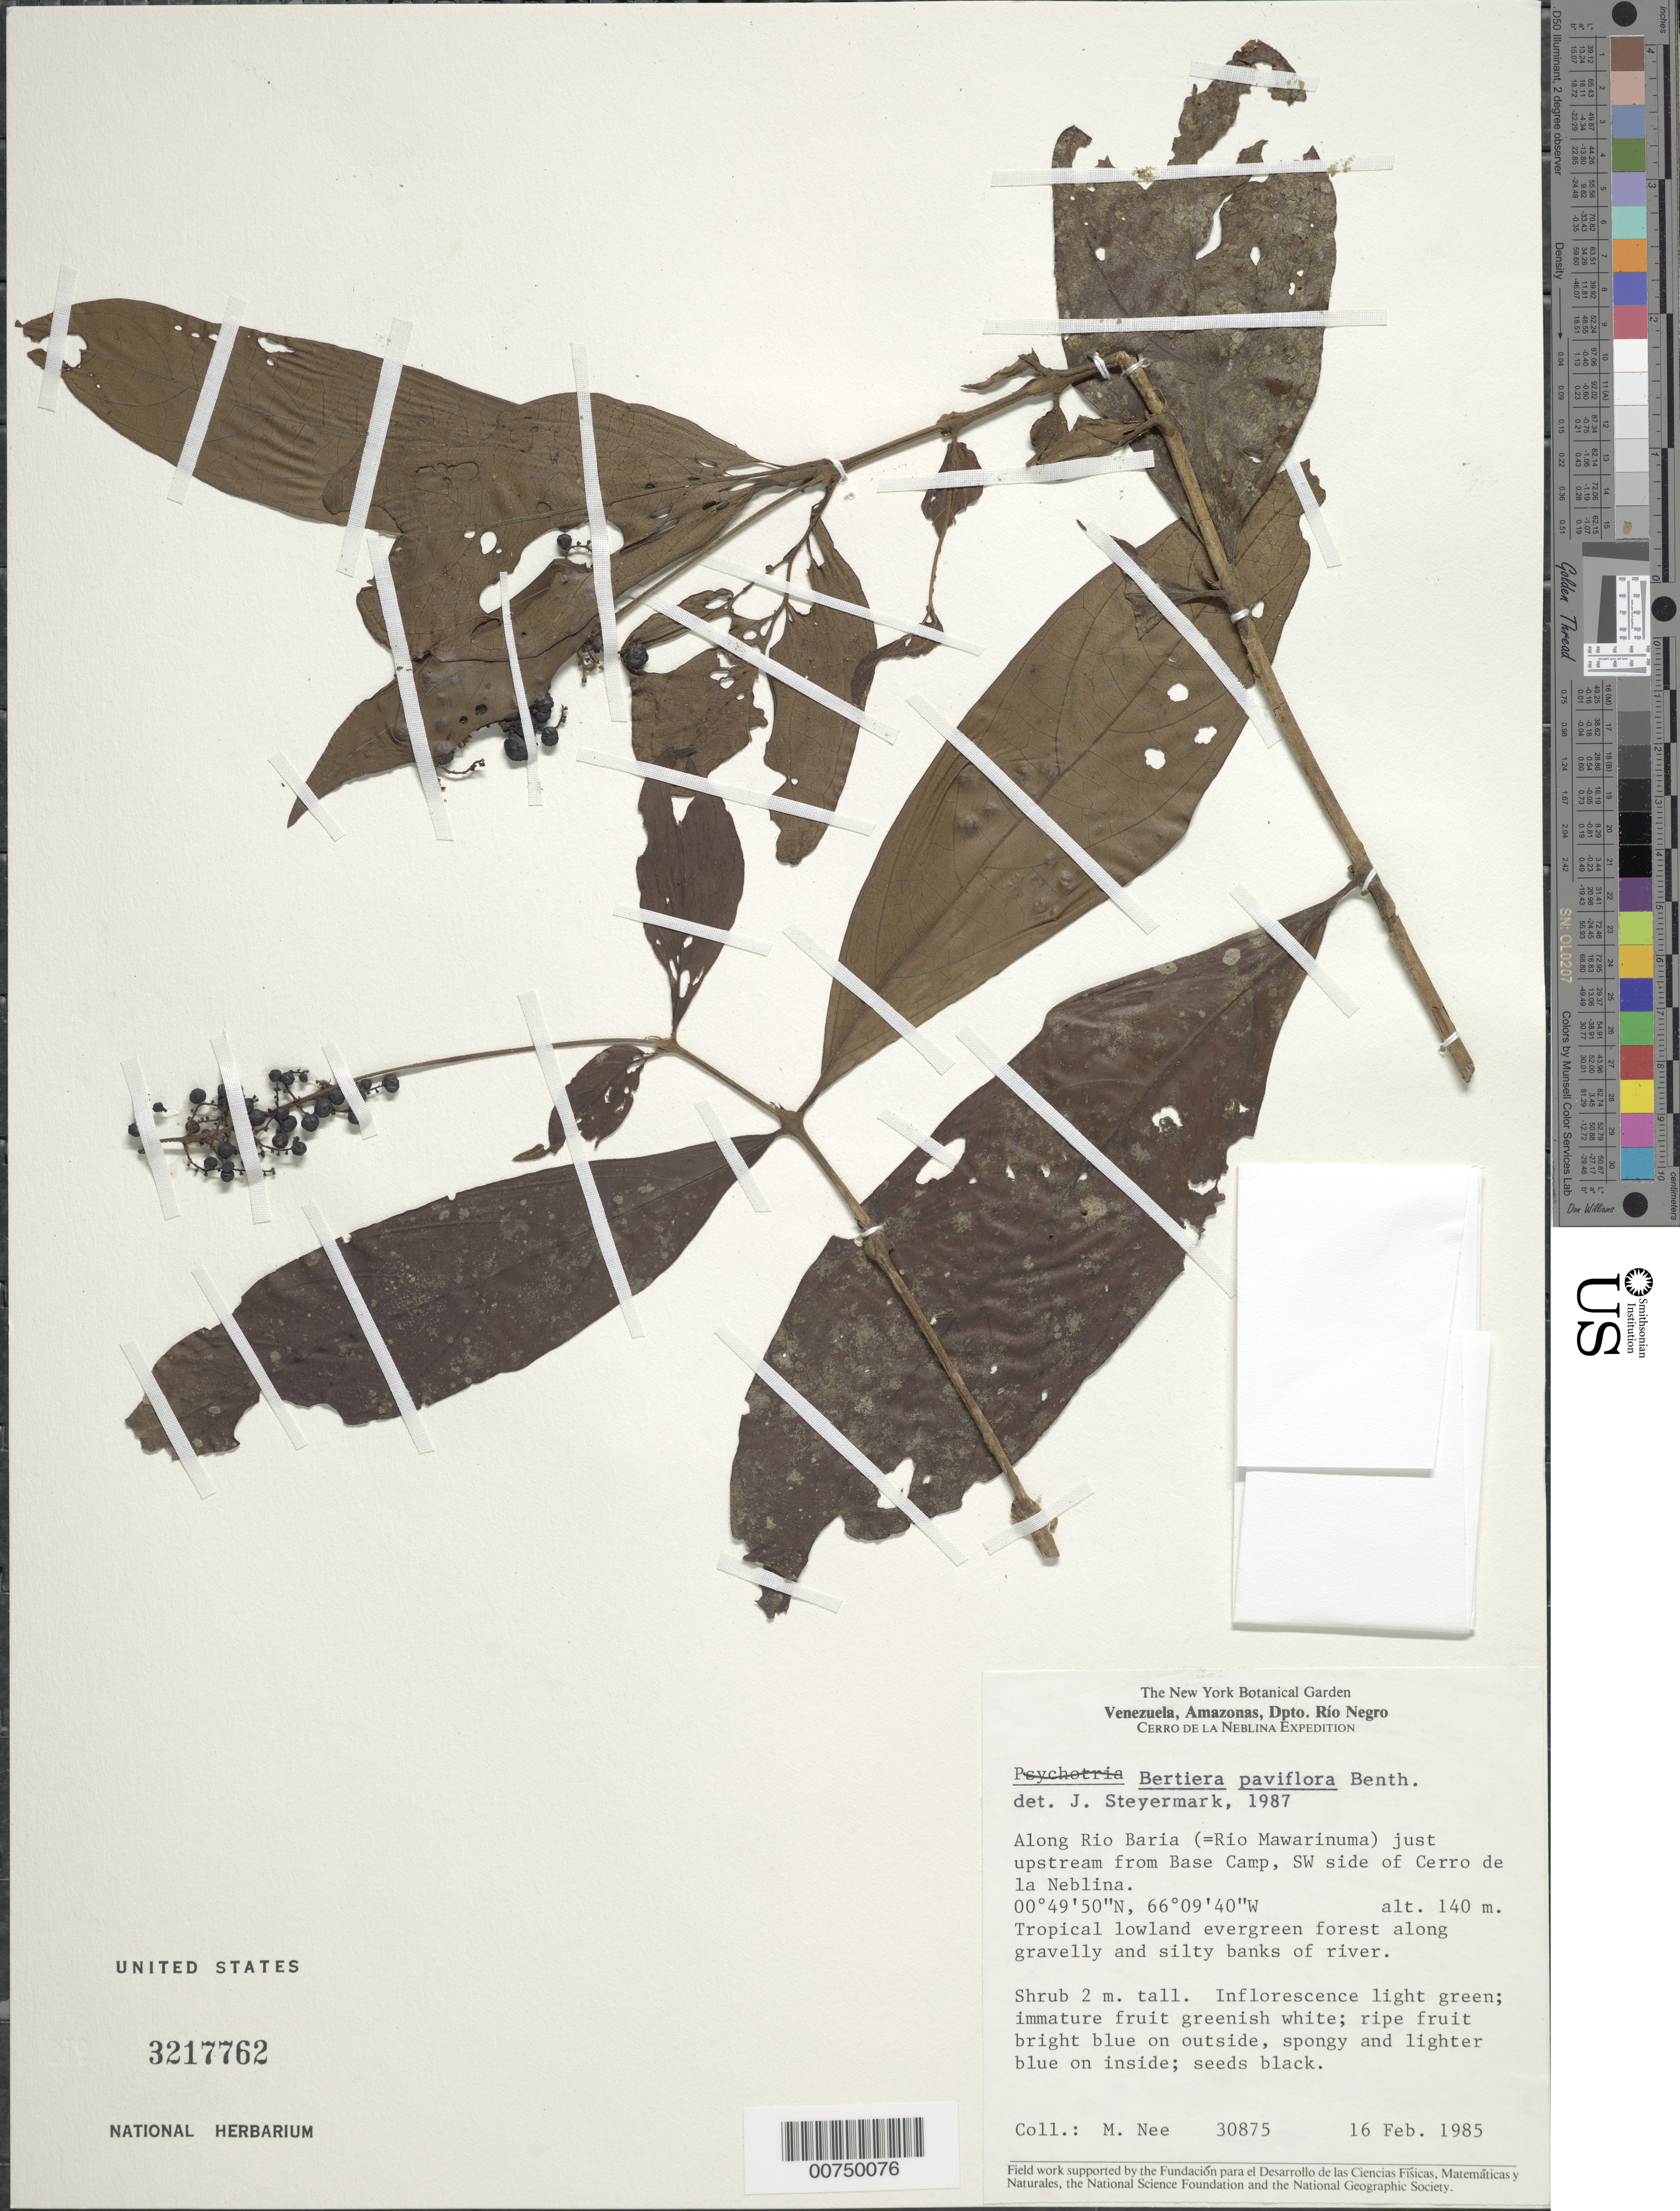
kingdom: Plantae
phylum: Tracheophyta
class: Magnoliopsida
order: Gentianales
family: Rubiaceae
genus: Bertiera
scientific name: Bertiera parviflora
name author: Spruce ex K. Schum.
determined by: Steyermark, Julian A., (VEN)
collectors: M. Nee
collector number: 30875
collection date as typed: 16-Feb-85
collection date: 1985-02-16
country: Venezuela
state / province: Amazonas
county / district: Río Negro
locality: Río Baria (Río Mawarinuma) just upstream from Base Camp, SW side of Cerro de la Neblina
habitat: Tropical lowland evergreen forest along gravelly, silty banks of river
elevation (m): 140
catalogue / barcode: US 3217762